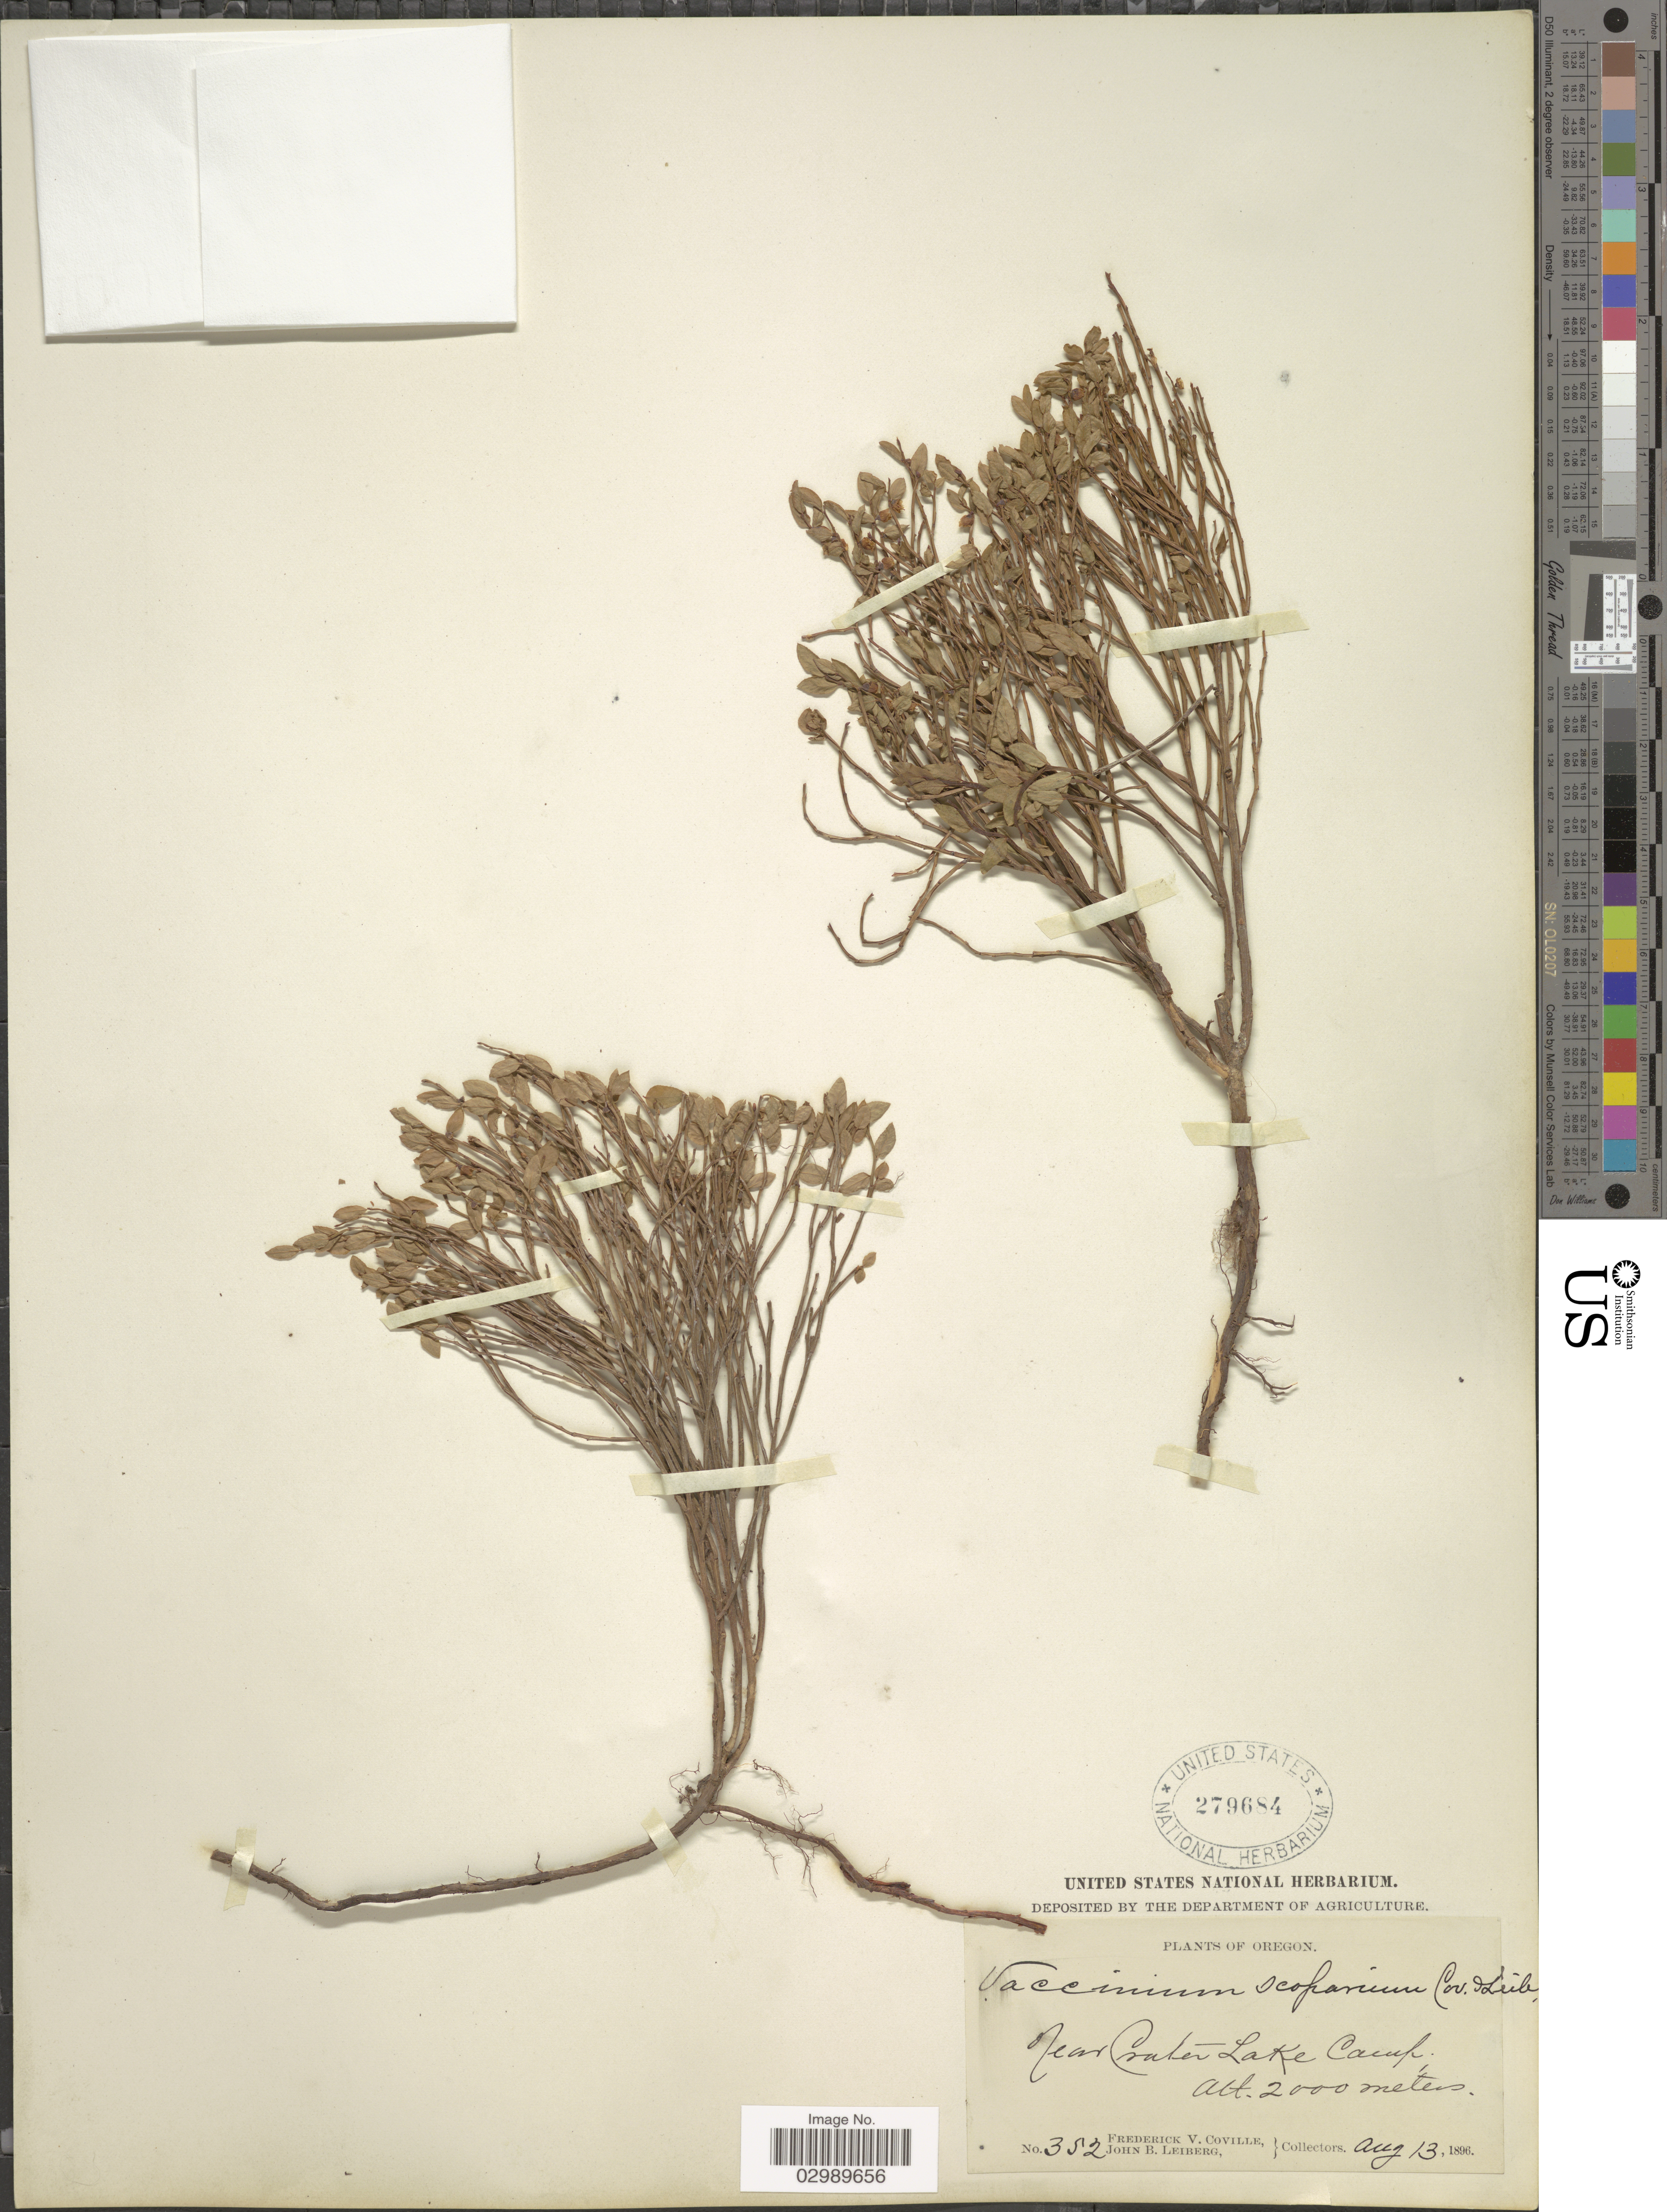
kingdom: Plantae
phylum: Tracheophyta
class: Magnoliopsida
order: Ericales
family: Ericaceae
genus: Vaccinium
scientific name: Vaccinium scoparium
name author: Leiberg ex Coville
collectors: F. V. Coville & J. B. Leiberg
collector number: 352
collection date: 1896-08-13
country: United States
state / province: Oregon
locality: Near Crater Lake Camp.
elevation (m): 2000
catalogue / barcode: US 279684